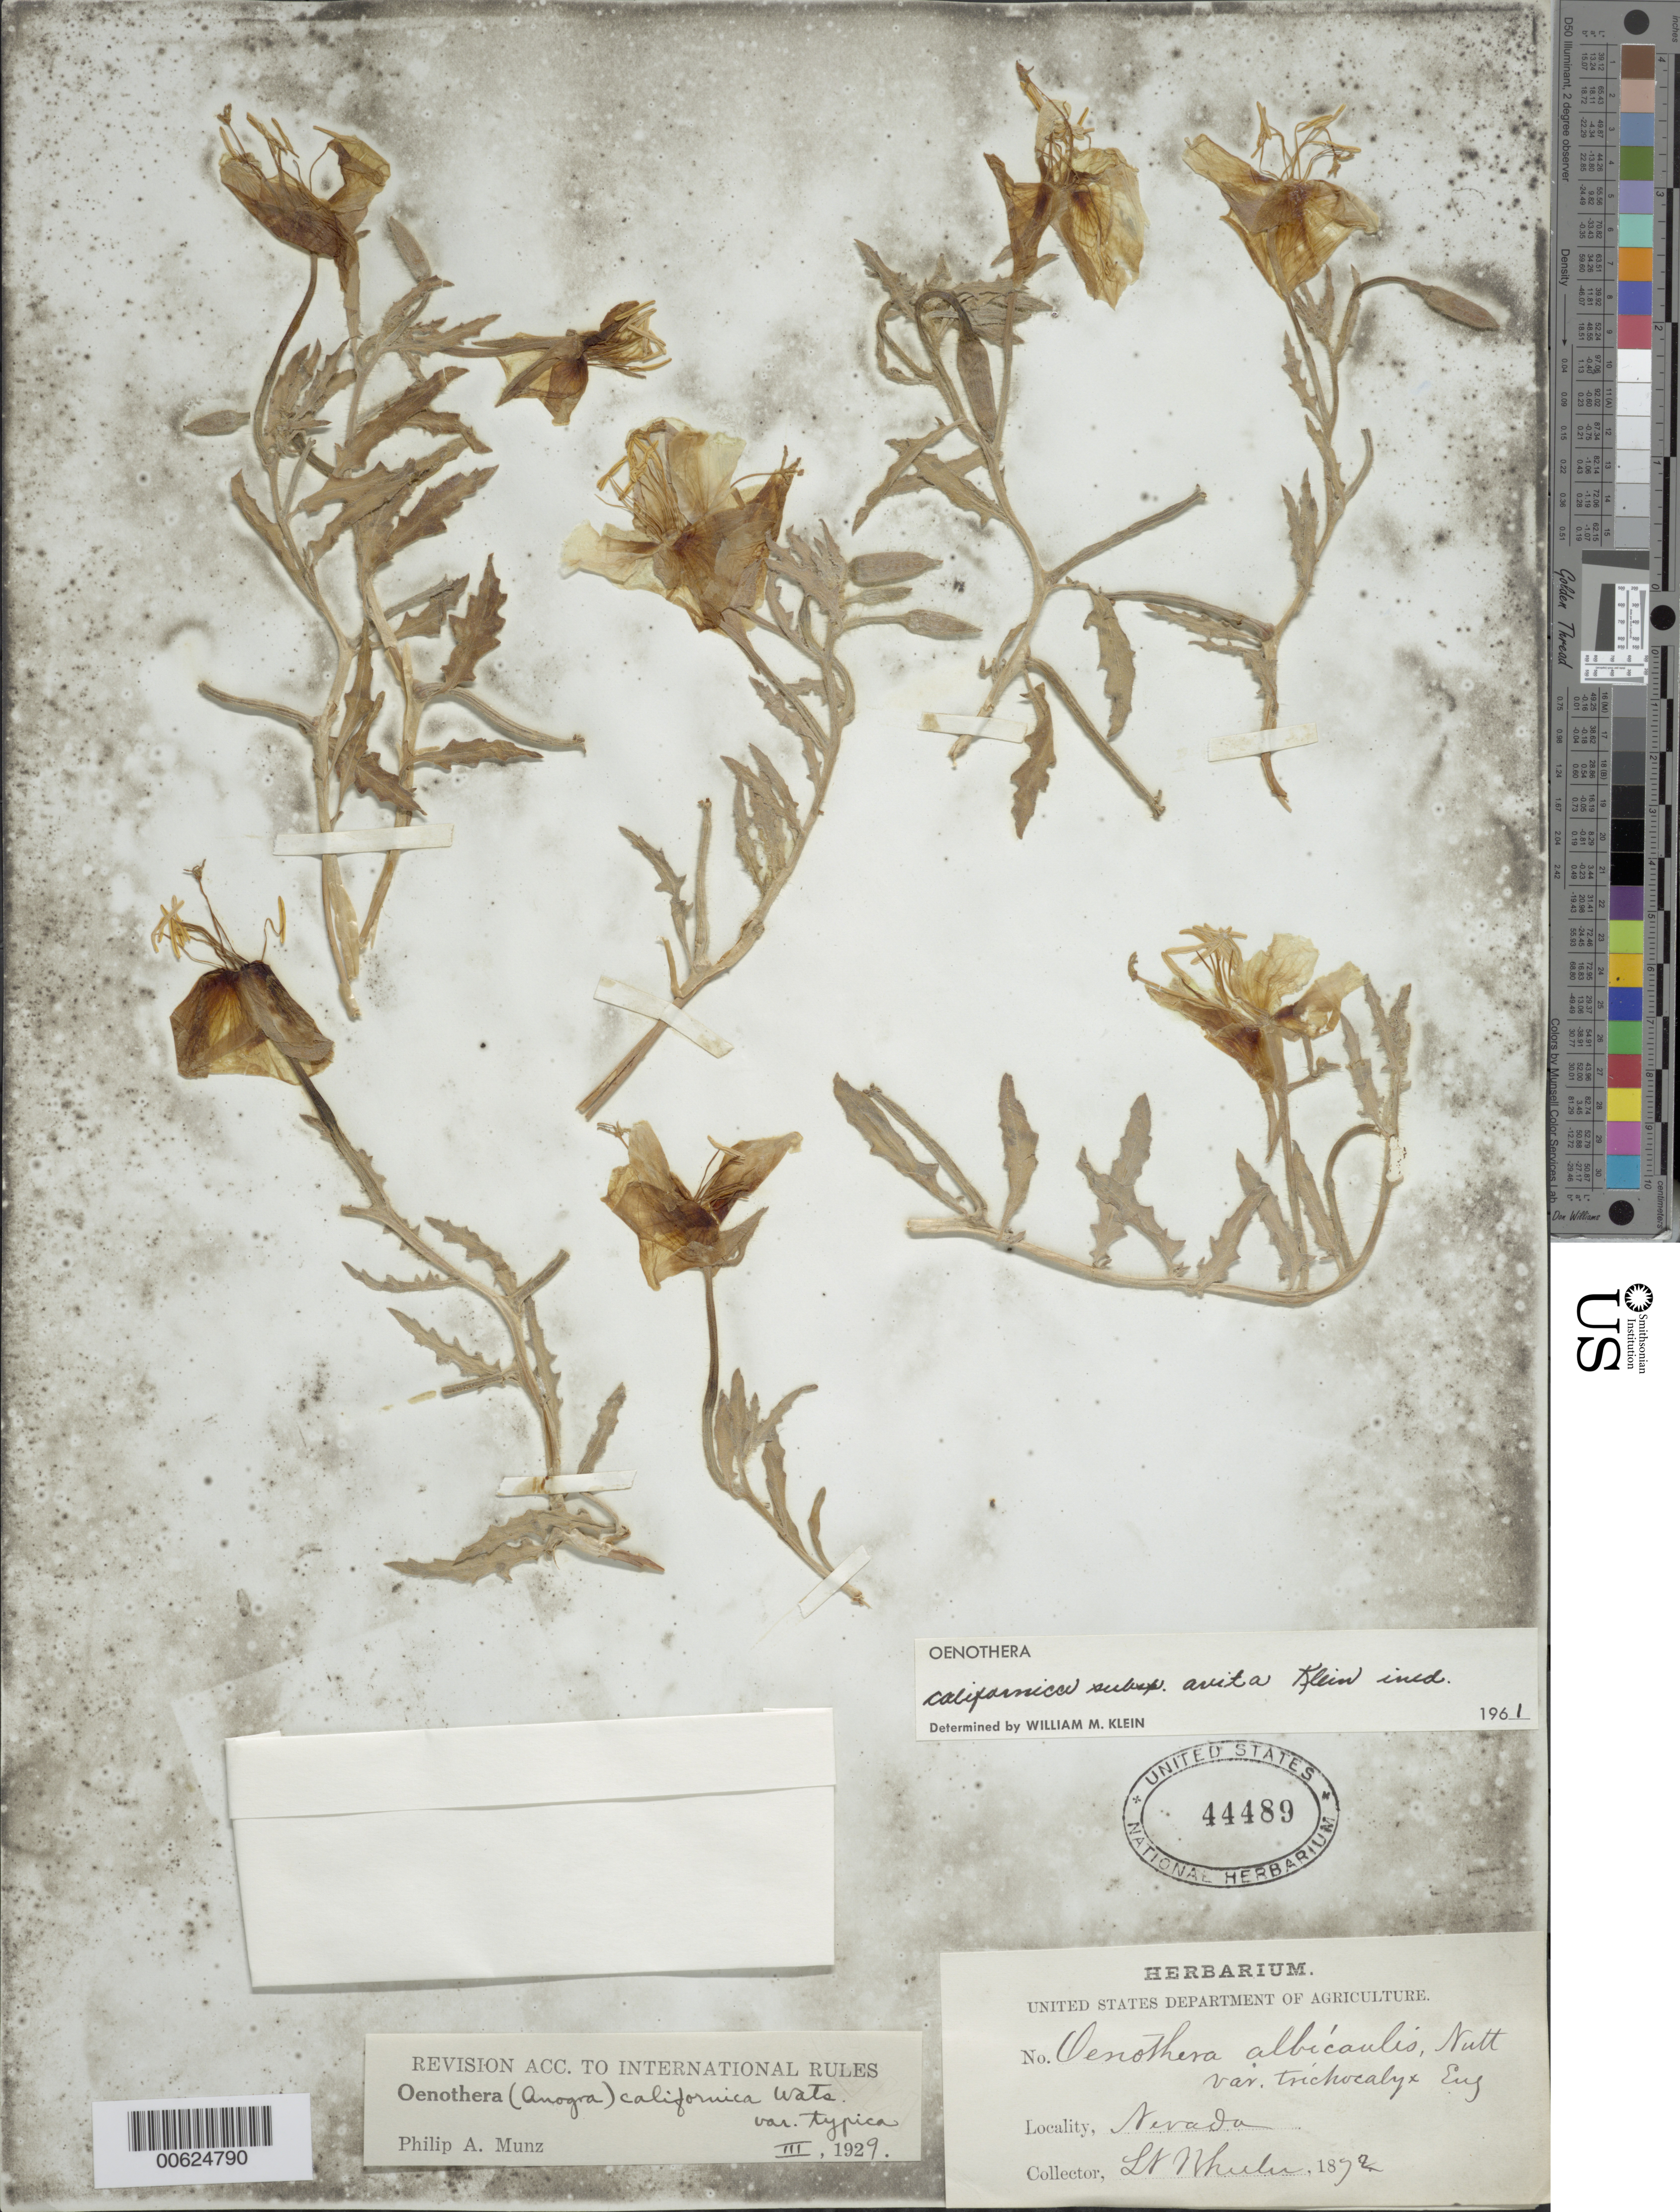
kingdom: Plantae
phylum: Tracheophyta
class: Magnoliopsida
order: Myrtales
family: Onagraceae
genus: Oenothera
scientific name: Oenothera avita subsp. avita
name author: (W.M. Klein) W.M. Klein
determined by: Wagner, W. L., (BOT), Smithsonian Institution - National Museum of Natural History (UNITED STATES)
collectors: C. Wheeler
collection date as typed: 1872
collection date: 1872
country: United States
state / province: Nevada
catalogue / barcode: US 44489